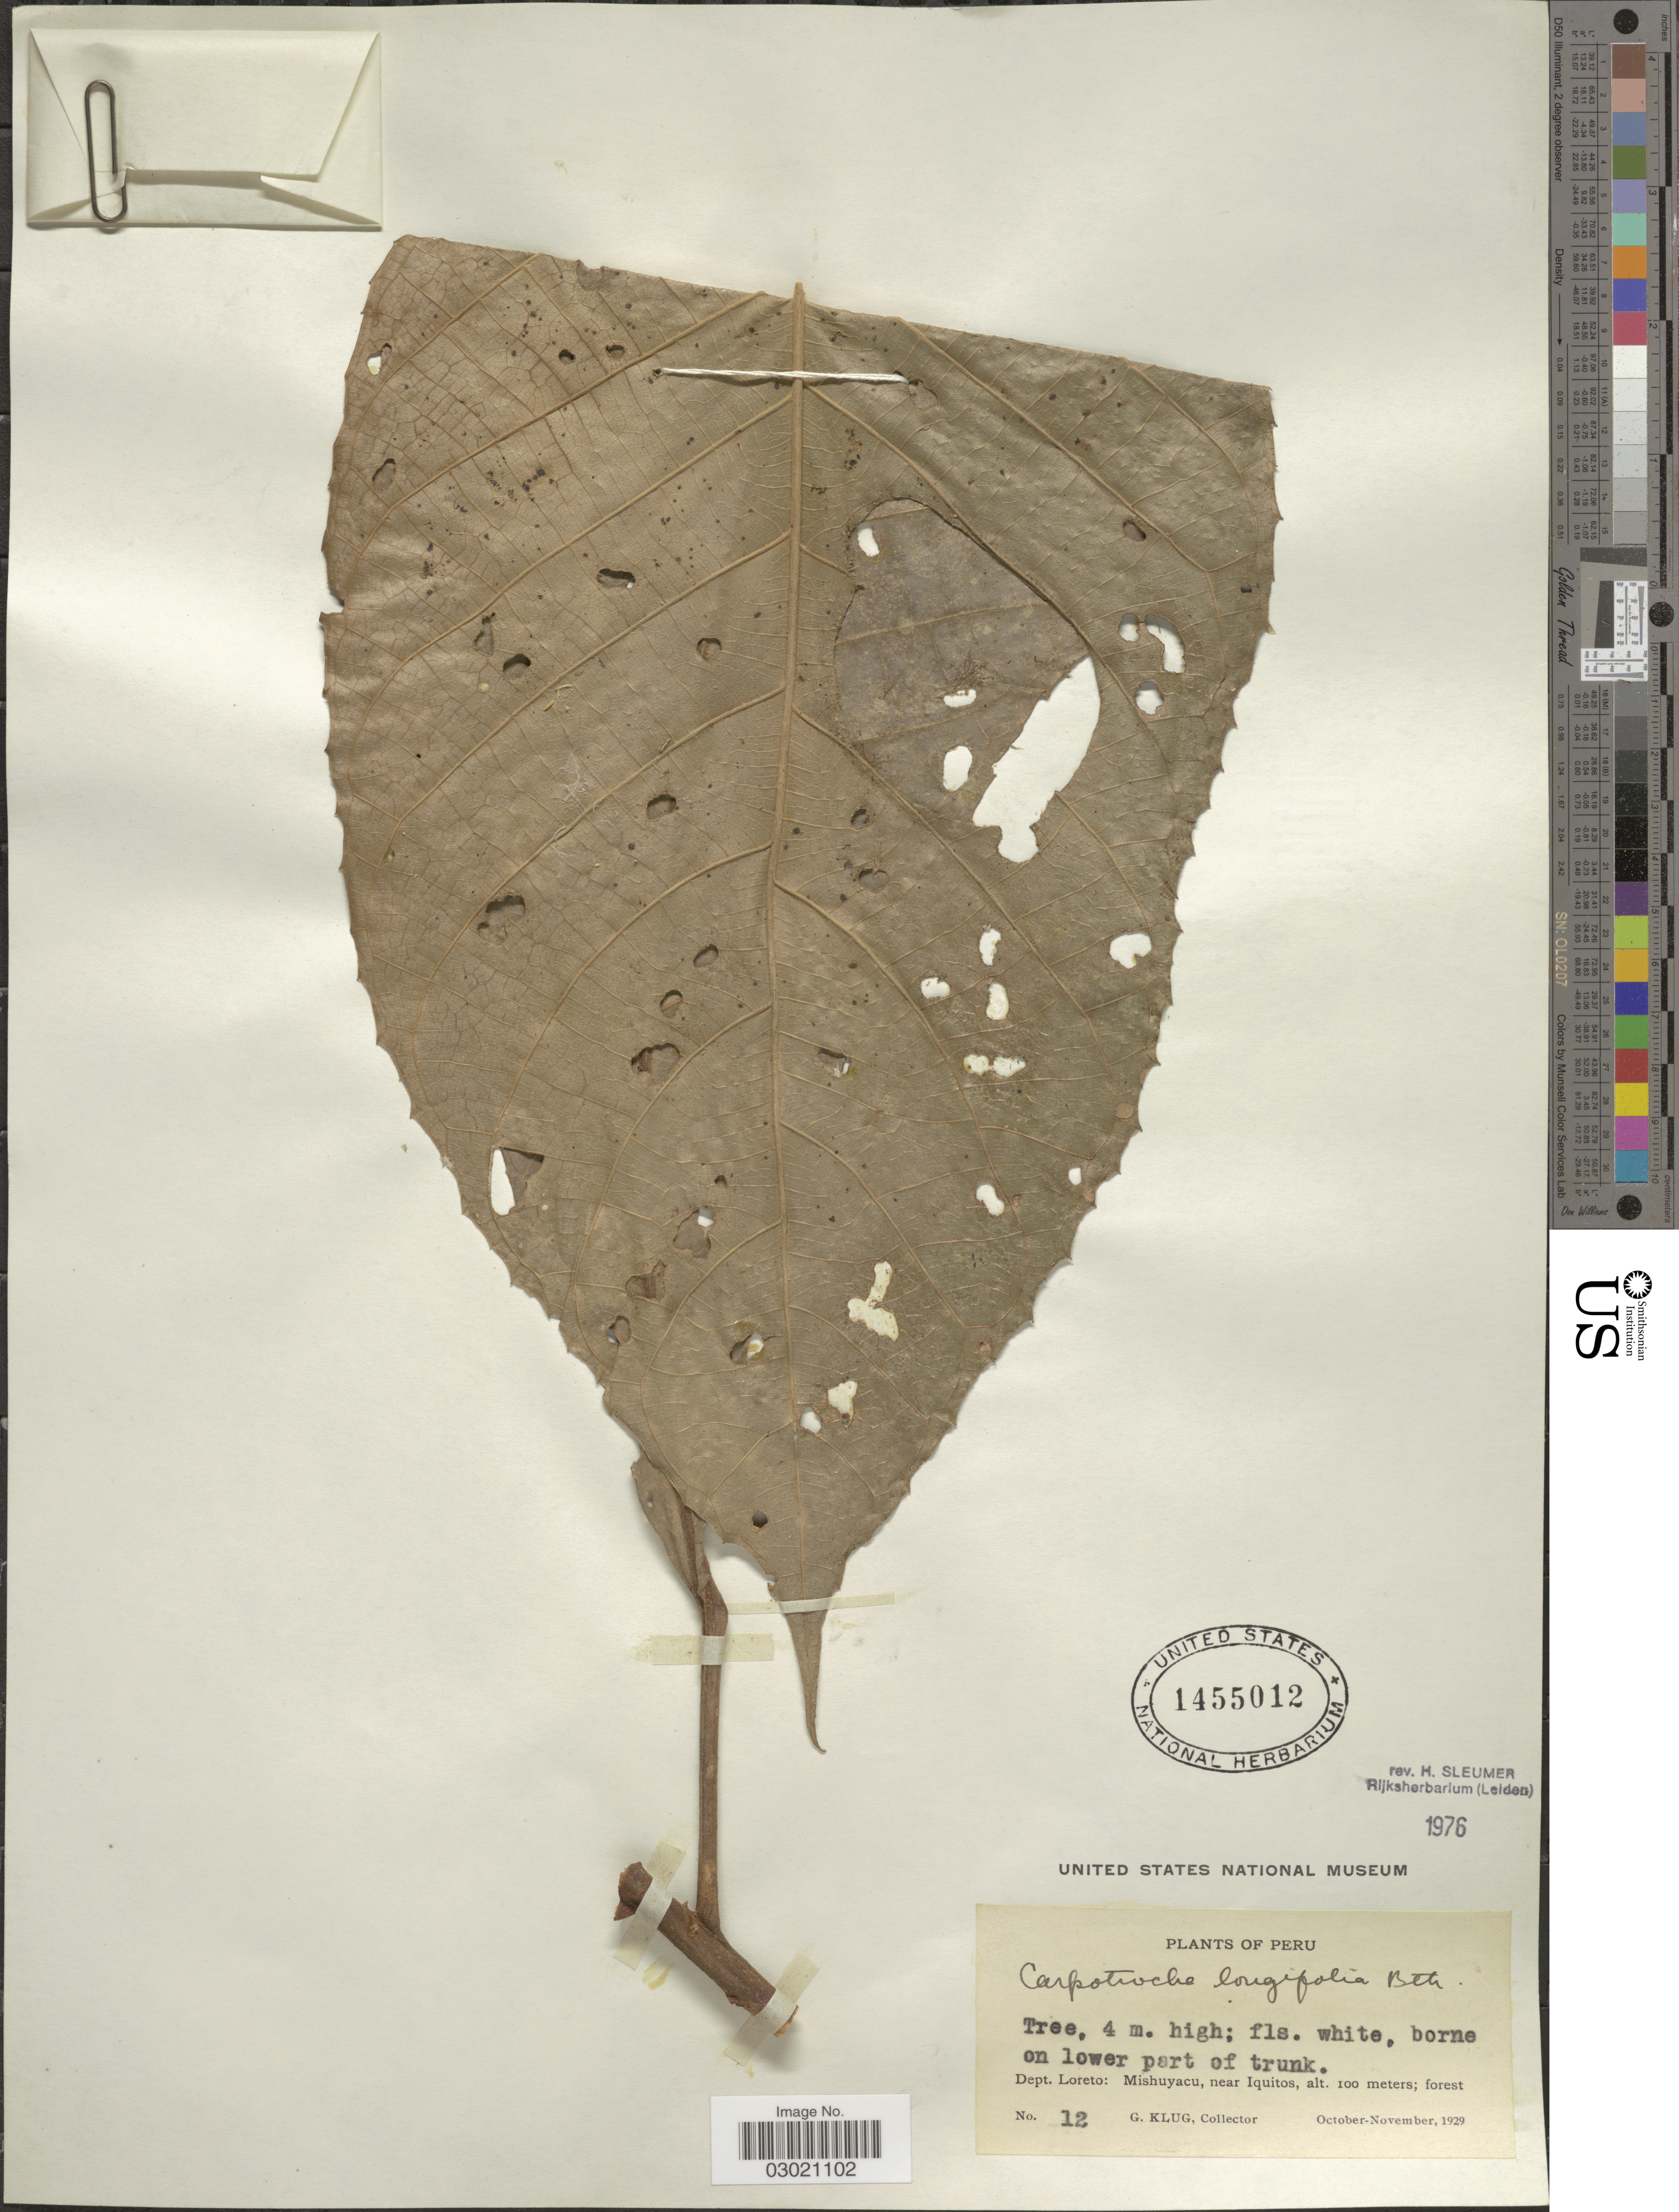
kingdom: Plantae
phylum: Tracheophyta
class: Magnoliopsida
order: Malpighiales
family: Achariaceae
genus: Carpotroche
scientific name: Carpotroche longifolia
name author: (Poepp.) Benth.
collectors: G. Klug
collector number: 12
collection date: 1929-10/1929-11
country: Peru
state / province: Loreto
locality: Dept. Loreto: Mishuyacu, near Iquitos.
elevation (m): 100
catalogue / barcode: US 1455012